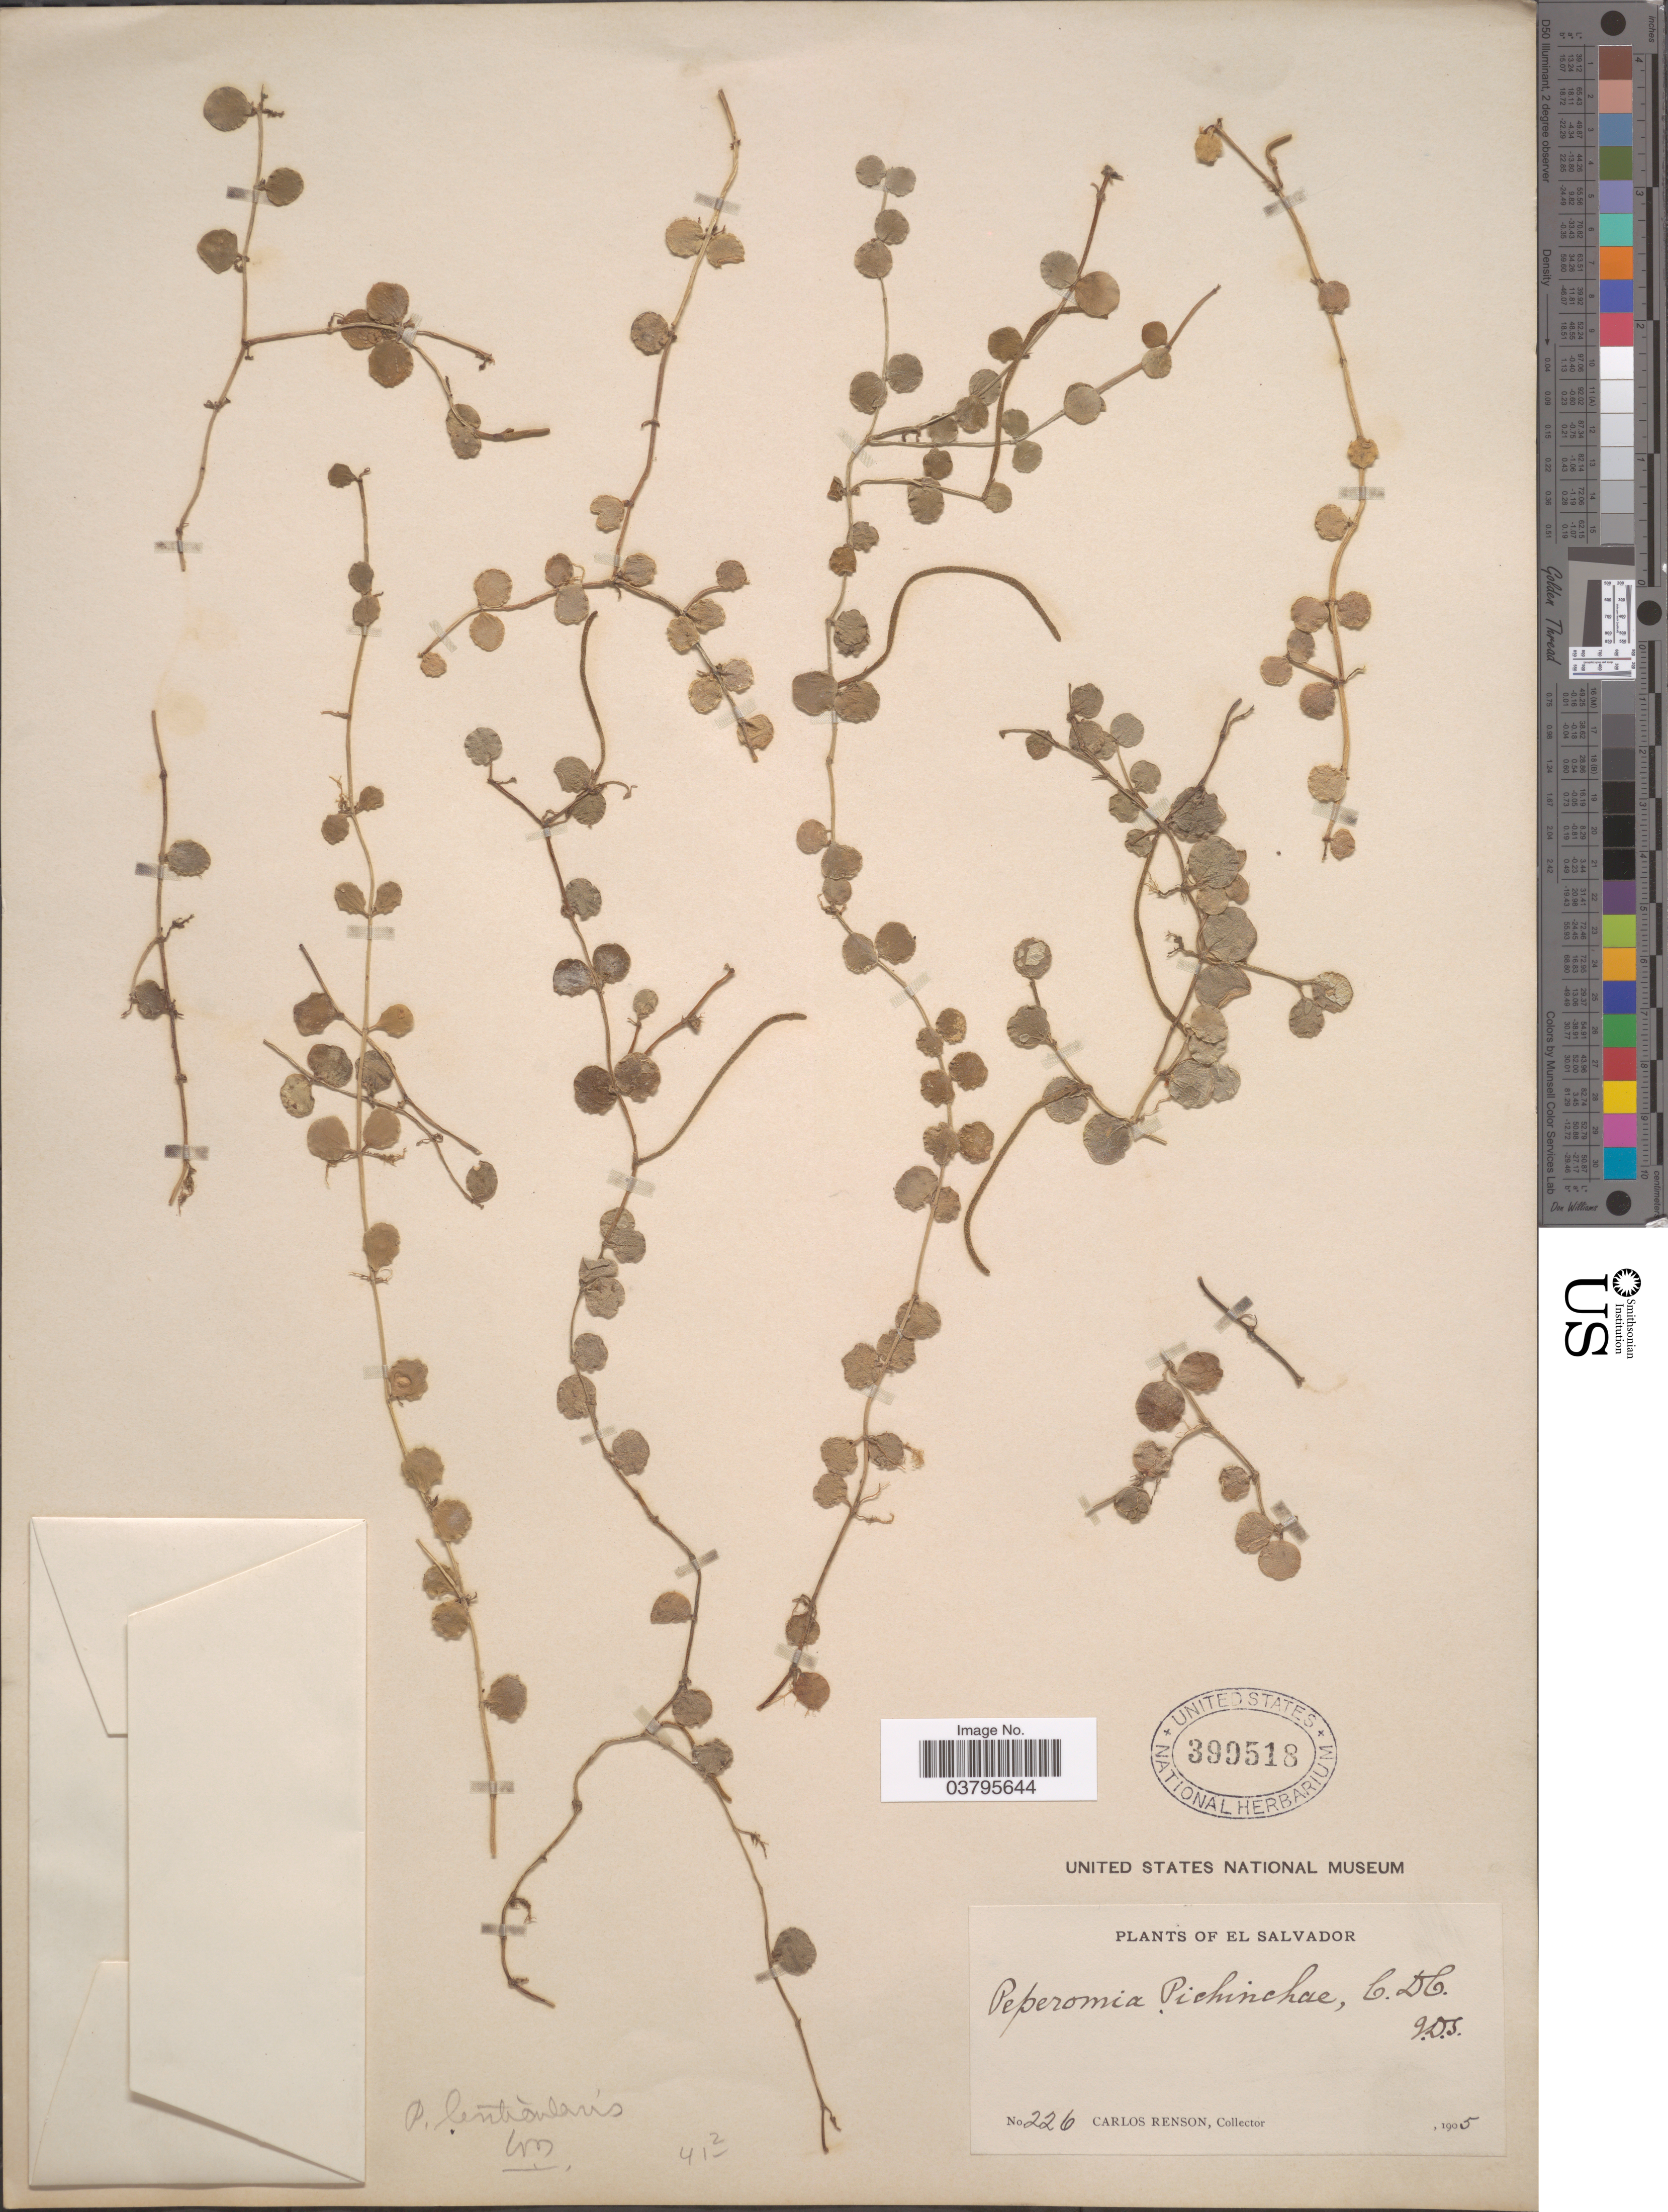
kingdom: Plantae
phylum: Tracheophyta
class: Magnoliopsida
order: Piperales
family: Piperaceae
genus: Peperomia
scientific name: Peperomia lenticularis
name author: Dahlst.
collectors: C. Renson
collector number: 226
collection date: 1905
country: El Salvador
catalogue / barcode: US 399518